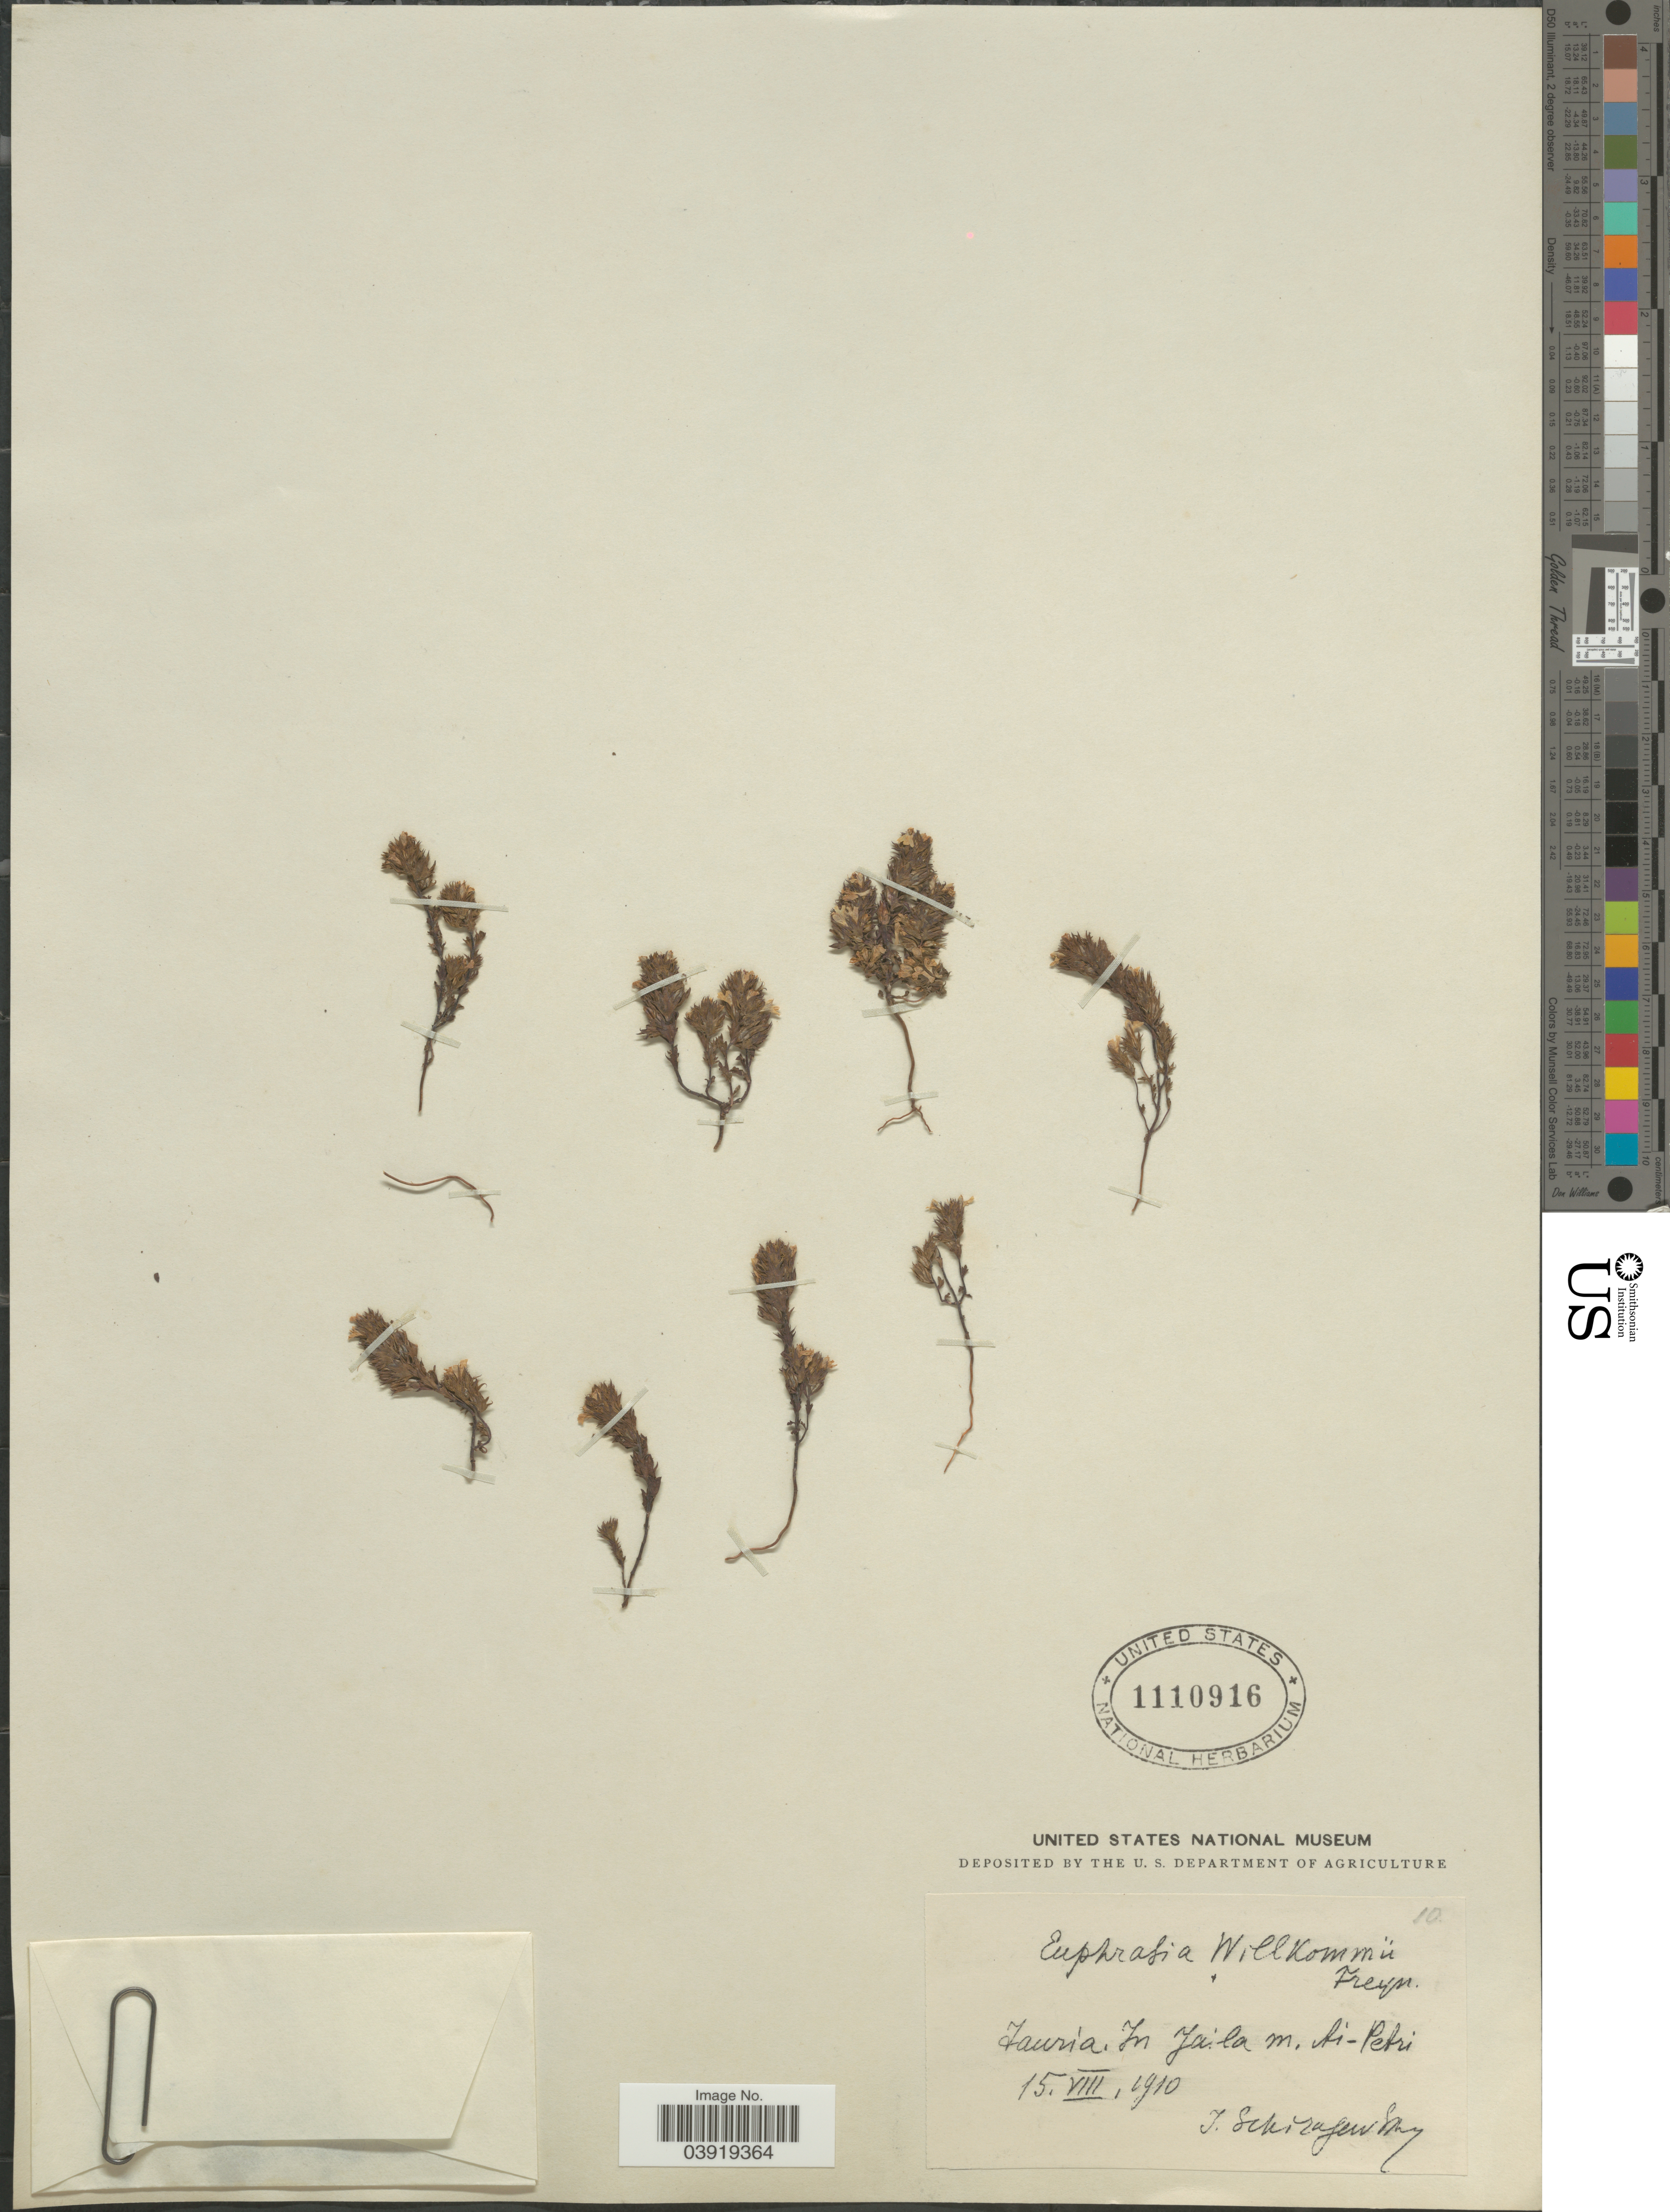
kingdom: Plantae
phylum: Tracheophyta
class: Magnoliopsida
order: Lamiales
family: Orobanchaceae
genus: Euphrasia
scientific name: Euphrasia willkommii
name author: Freyn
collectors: I. Schirajewsky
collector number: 10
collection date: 1910-08-15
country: Ukraine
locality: Tauria: In Jaila m. Ai-Petri.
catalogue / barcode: US 1110916